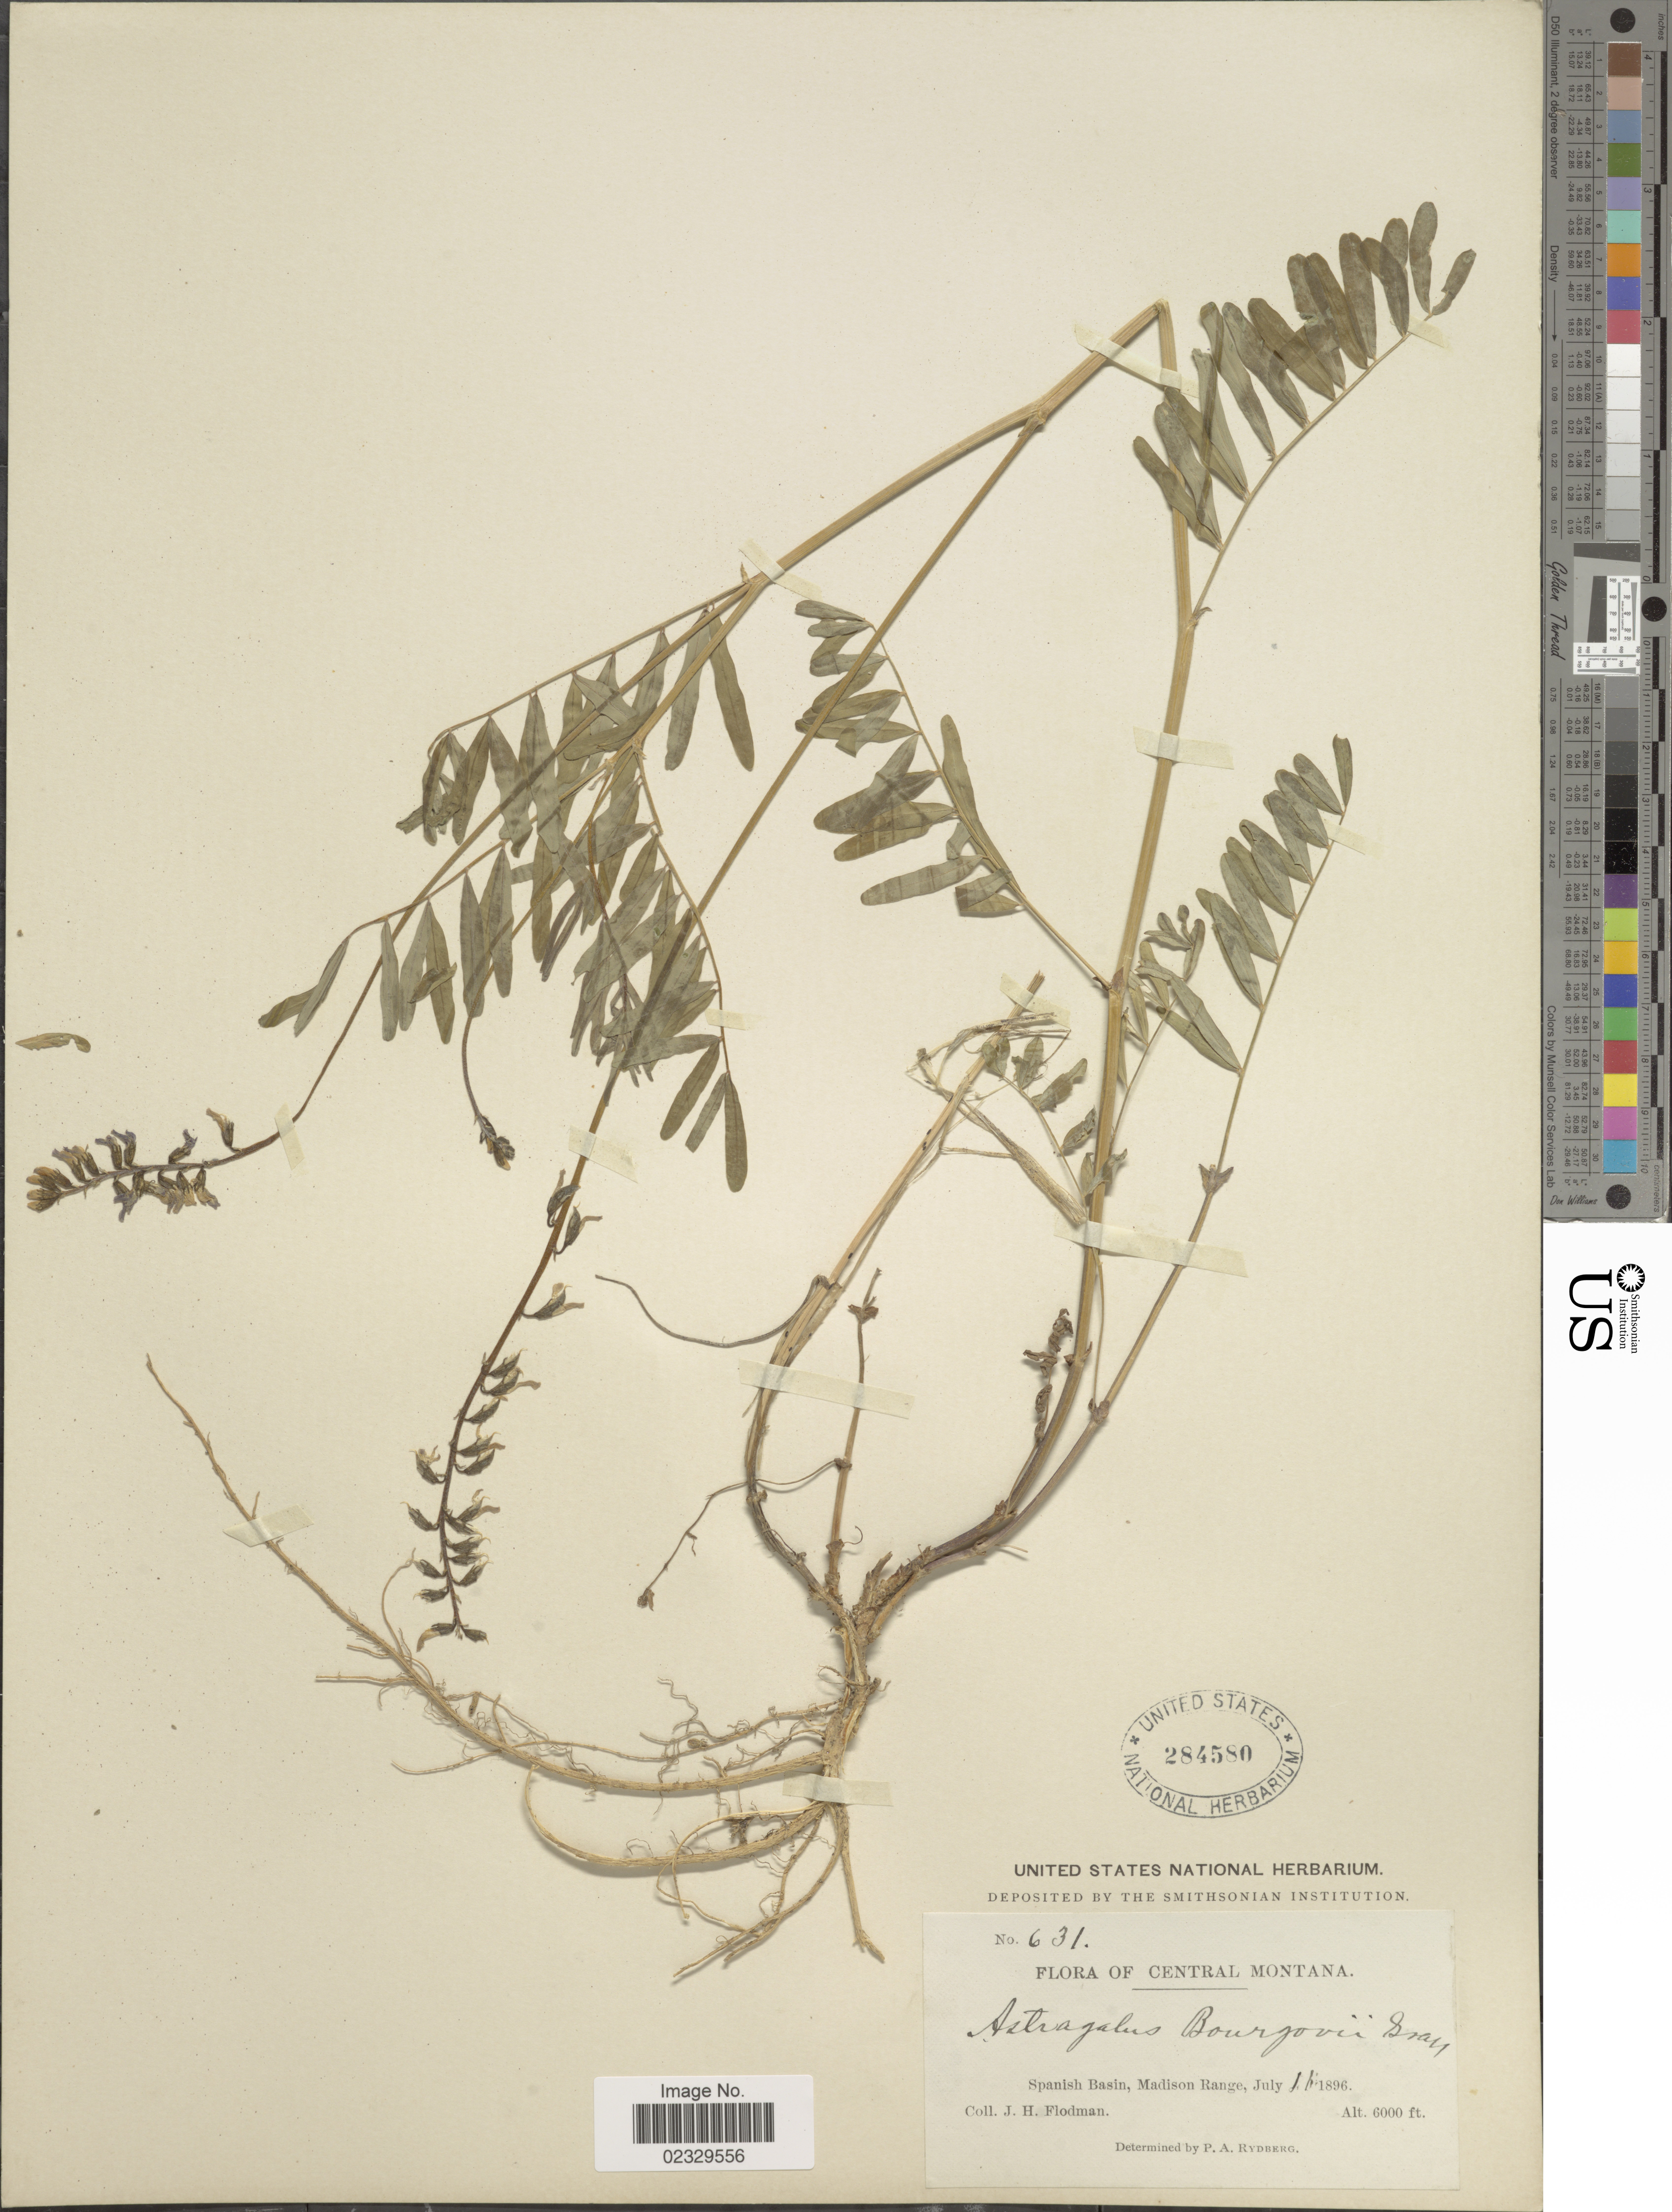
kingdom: Plantae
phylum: Tracheophyta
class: Magnoliopsida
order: Fabales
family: Fabaceae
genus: Astragalus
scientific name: Astragalus bourgovii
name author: A. Gray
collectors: J. Flodman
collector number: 631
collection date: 1896-07-11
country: United States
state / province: Montana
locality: Central Montana. Spanish Basin, Madison Range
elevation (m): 1829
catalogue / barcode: US 284580